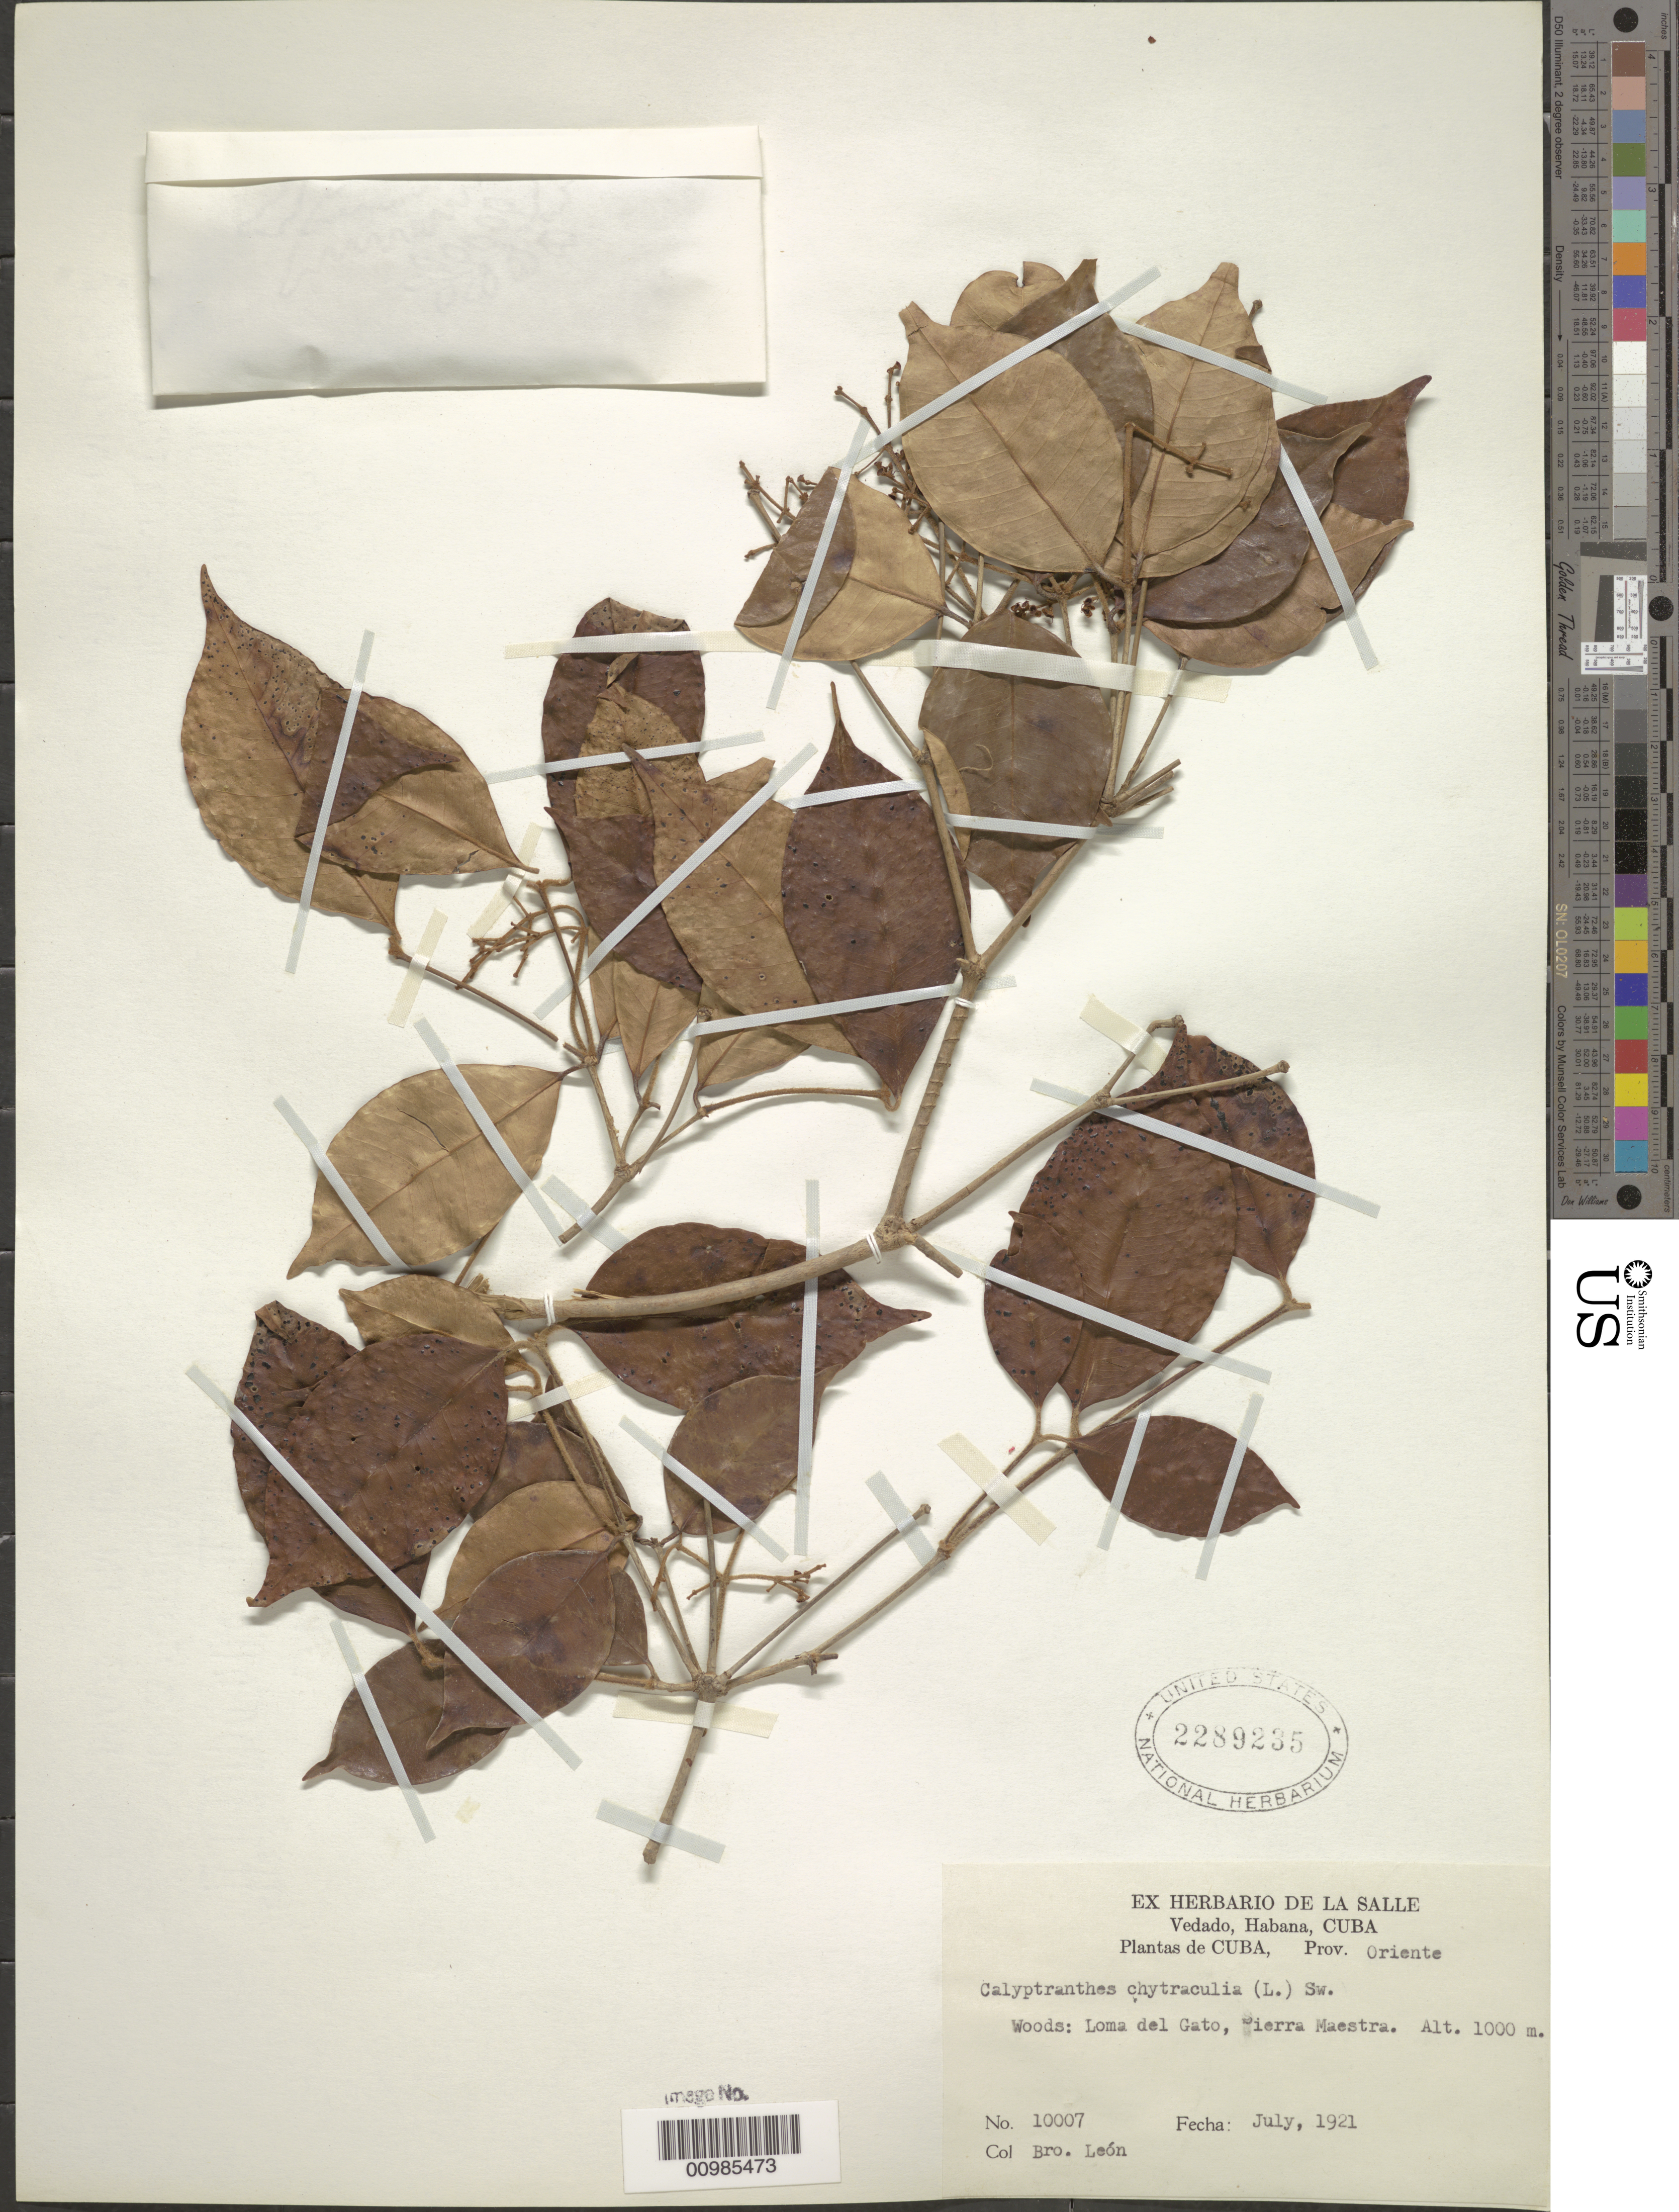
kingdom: Plantae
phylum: Tracheophyta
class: Magnoliopsida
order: Myrtales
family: Myrtaceae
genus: Myrcia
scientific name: Myrcia chytraculia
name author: (L.) A.R. Lourenço & E. Lucas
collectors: Bro. León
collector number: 10007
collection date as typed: Jul 1921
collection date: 1921-07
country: Cuba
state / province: Oriente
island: Cuba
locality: Loma del Gato, Sierra Maestra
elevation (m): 1000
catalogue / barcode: US 2289235